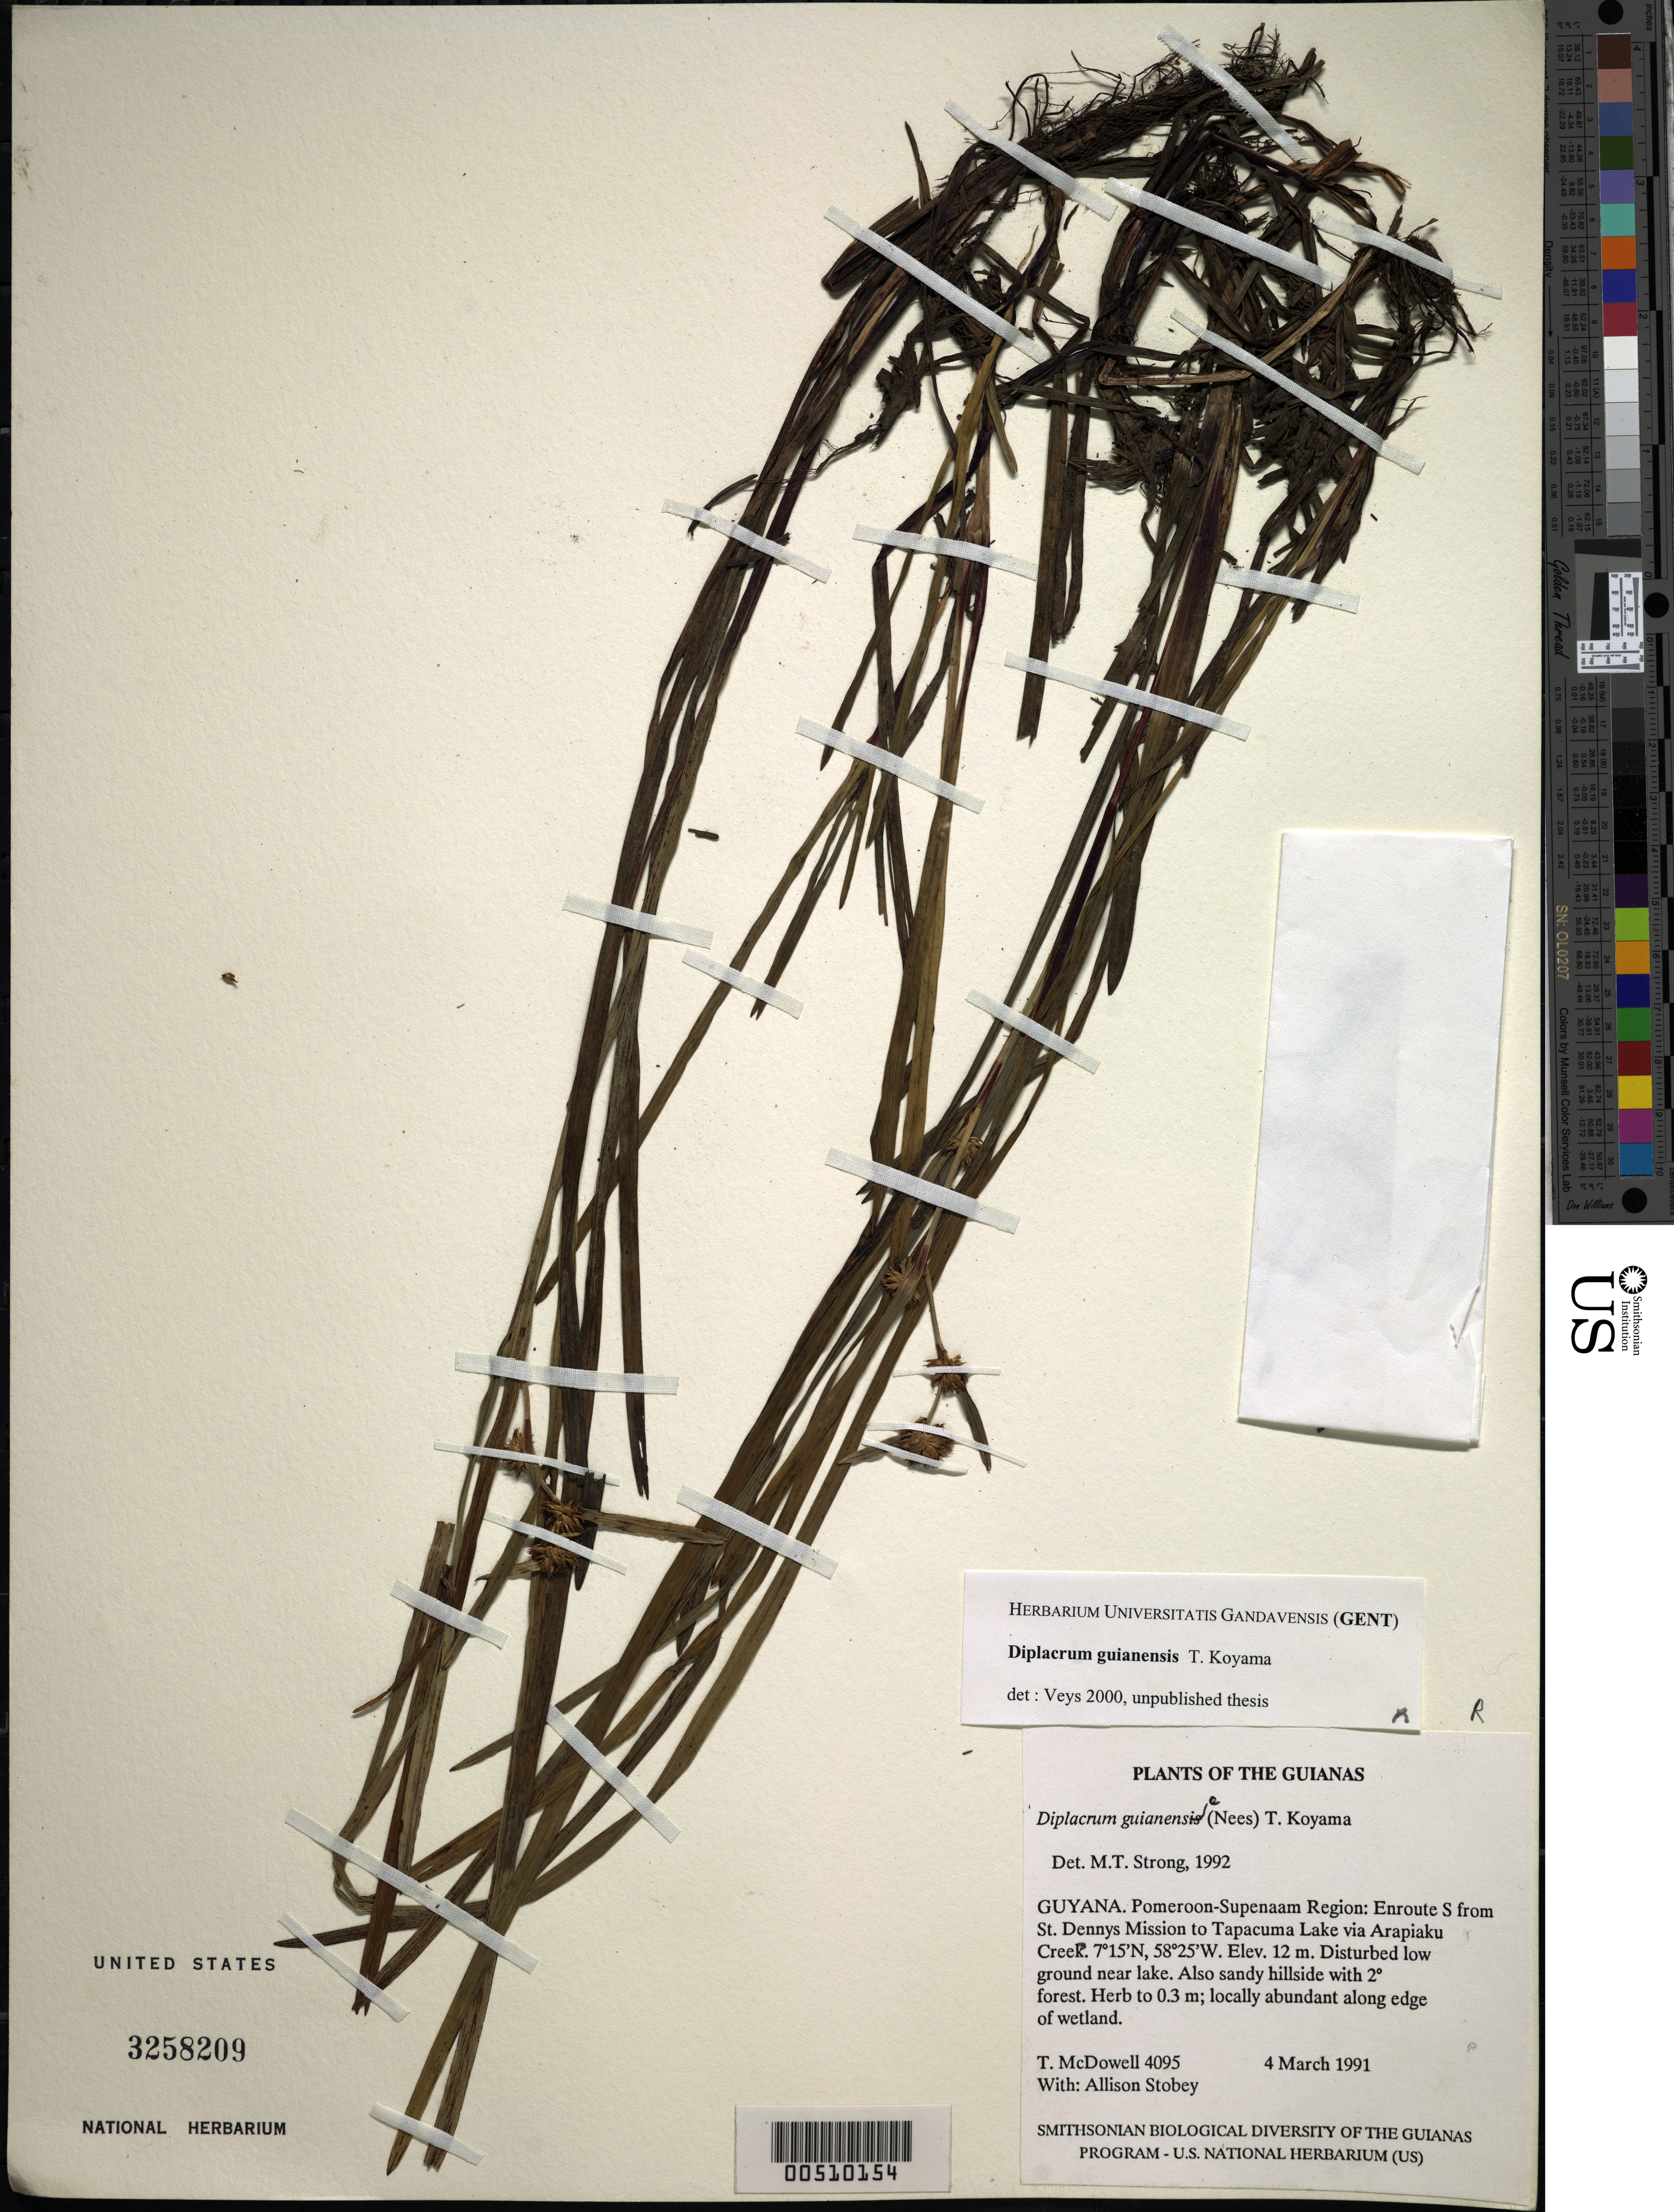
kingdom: Plantae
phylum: Tracheophyta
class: Liliopsida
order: Poales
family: Cyperaceae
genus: Diplacrum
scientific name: Diplacrum guianense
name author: (Nees) T. Koyama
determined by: Strong, M. T., (US), Smithsonian Institution - National Museum of Natural History (UNITED STATES)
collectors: T. McDowell & A. Stobey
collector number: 4095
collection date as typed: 04 Mar 1991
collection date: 1991-03-04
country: Guyana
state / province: Pomeroon-Supenaam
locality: Enroute S from St. Dennys Mission to Tapacuma Lake via Arapiaku Creek.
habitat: Disturbed low ground near lake; along edge of wetland.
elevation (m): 12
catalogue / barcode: US 3258290